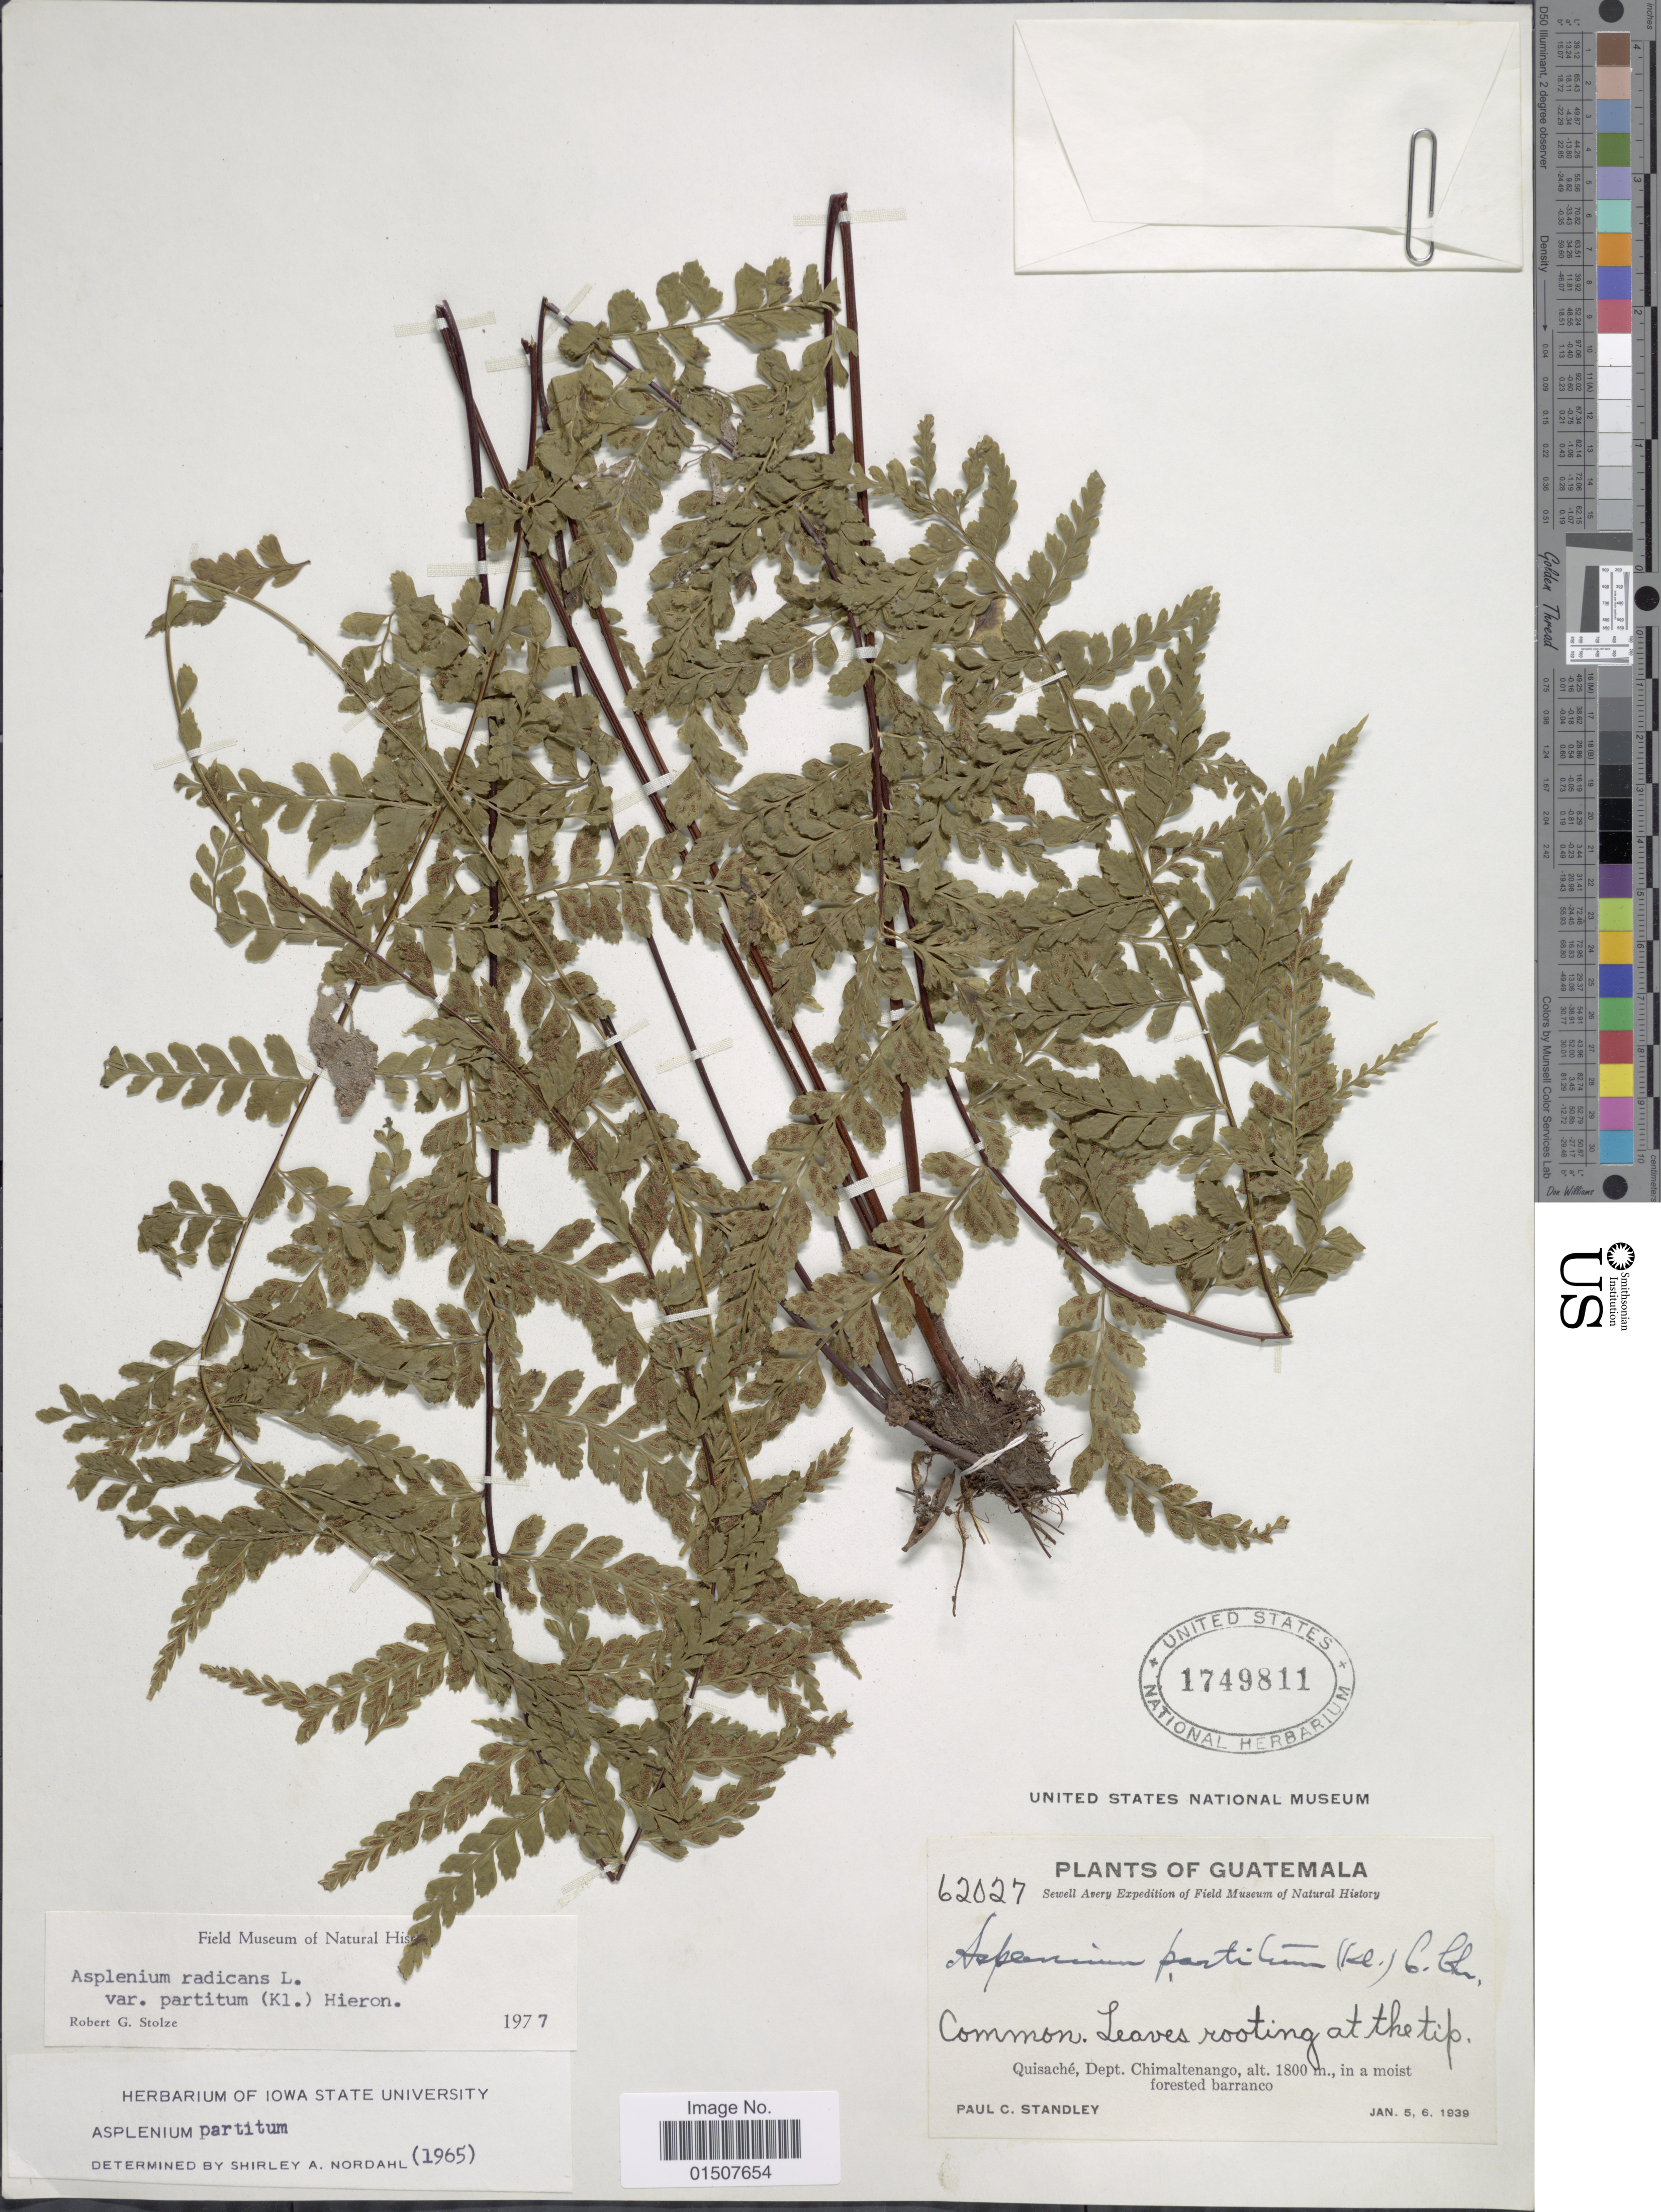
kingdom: Plantae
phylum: Tracheophyta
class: Polypodiopsida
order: Polypodiales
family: Aspleniaceae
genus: Asplenium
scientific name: Asplenium radicans var. partitum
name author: (Klotzsch) Hieron.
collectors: P. C. Standley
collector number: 62027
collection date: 1939-01-05/1939-01-06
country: Guatemala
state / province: Chimaltenango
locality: Quisache, Dept. Chimaltenango.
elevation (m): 1800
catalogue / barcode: US 1749811